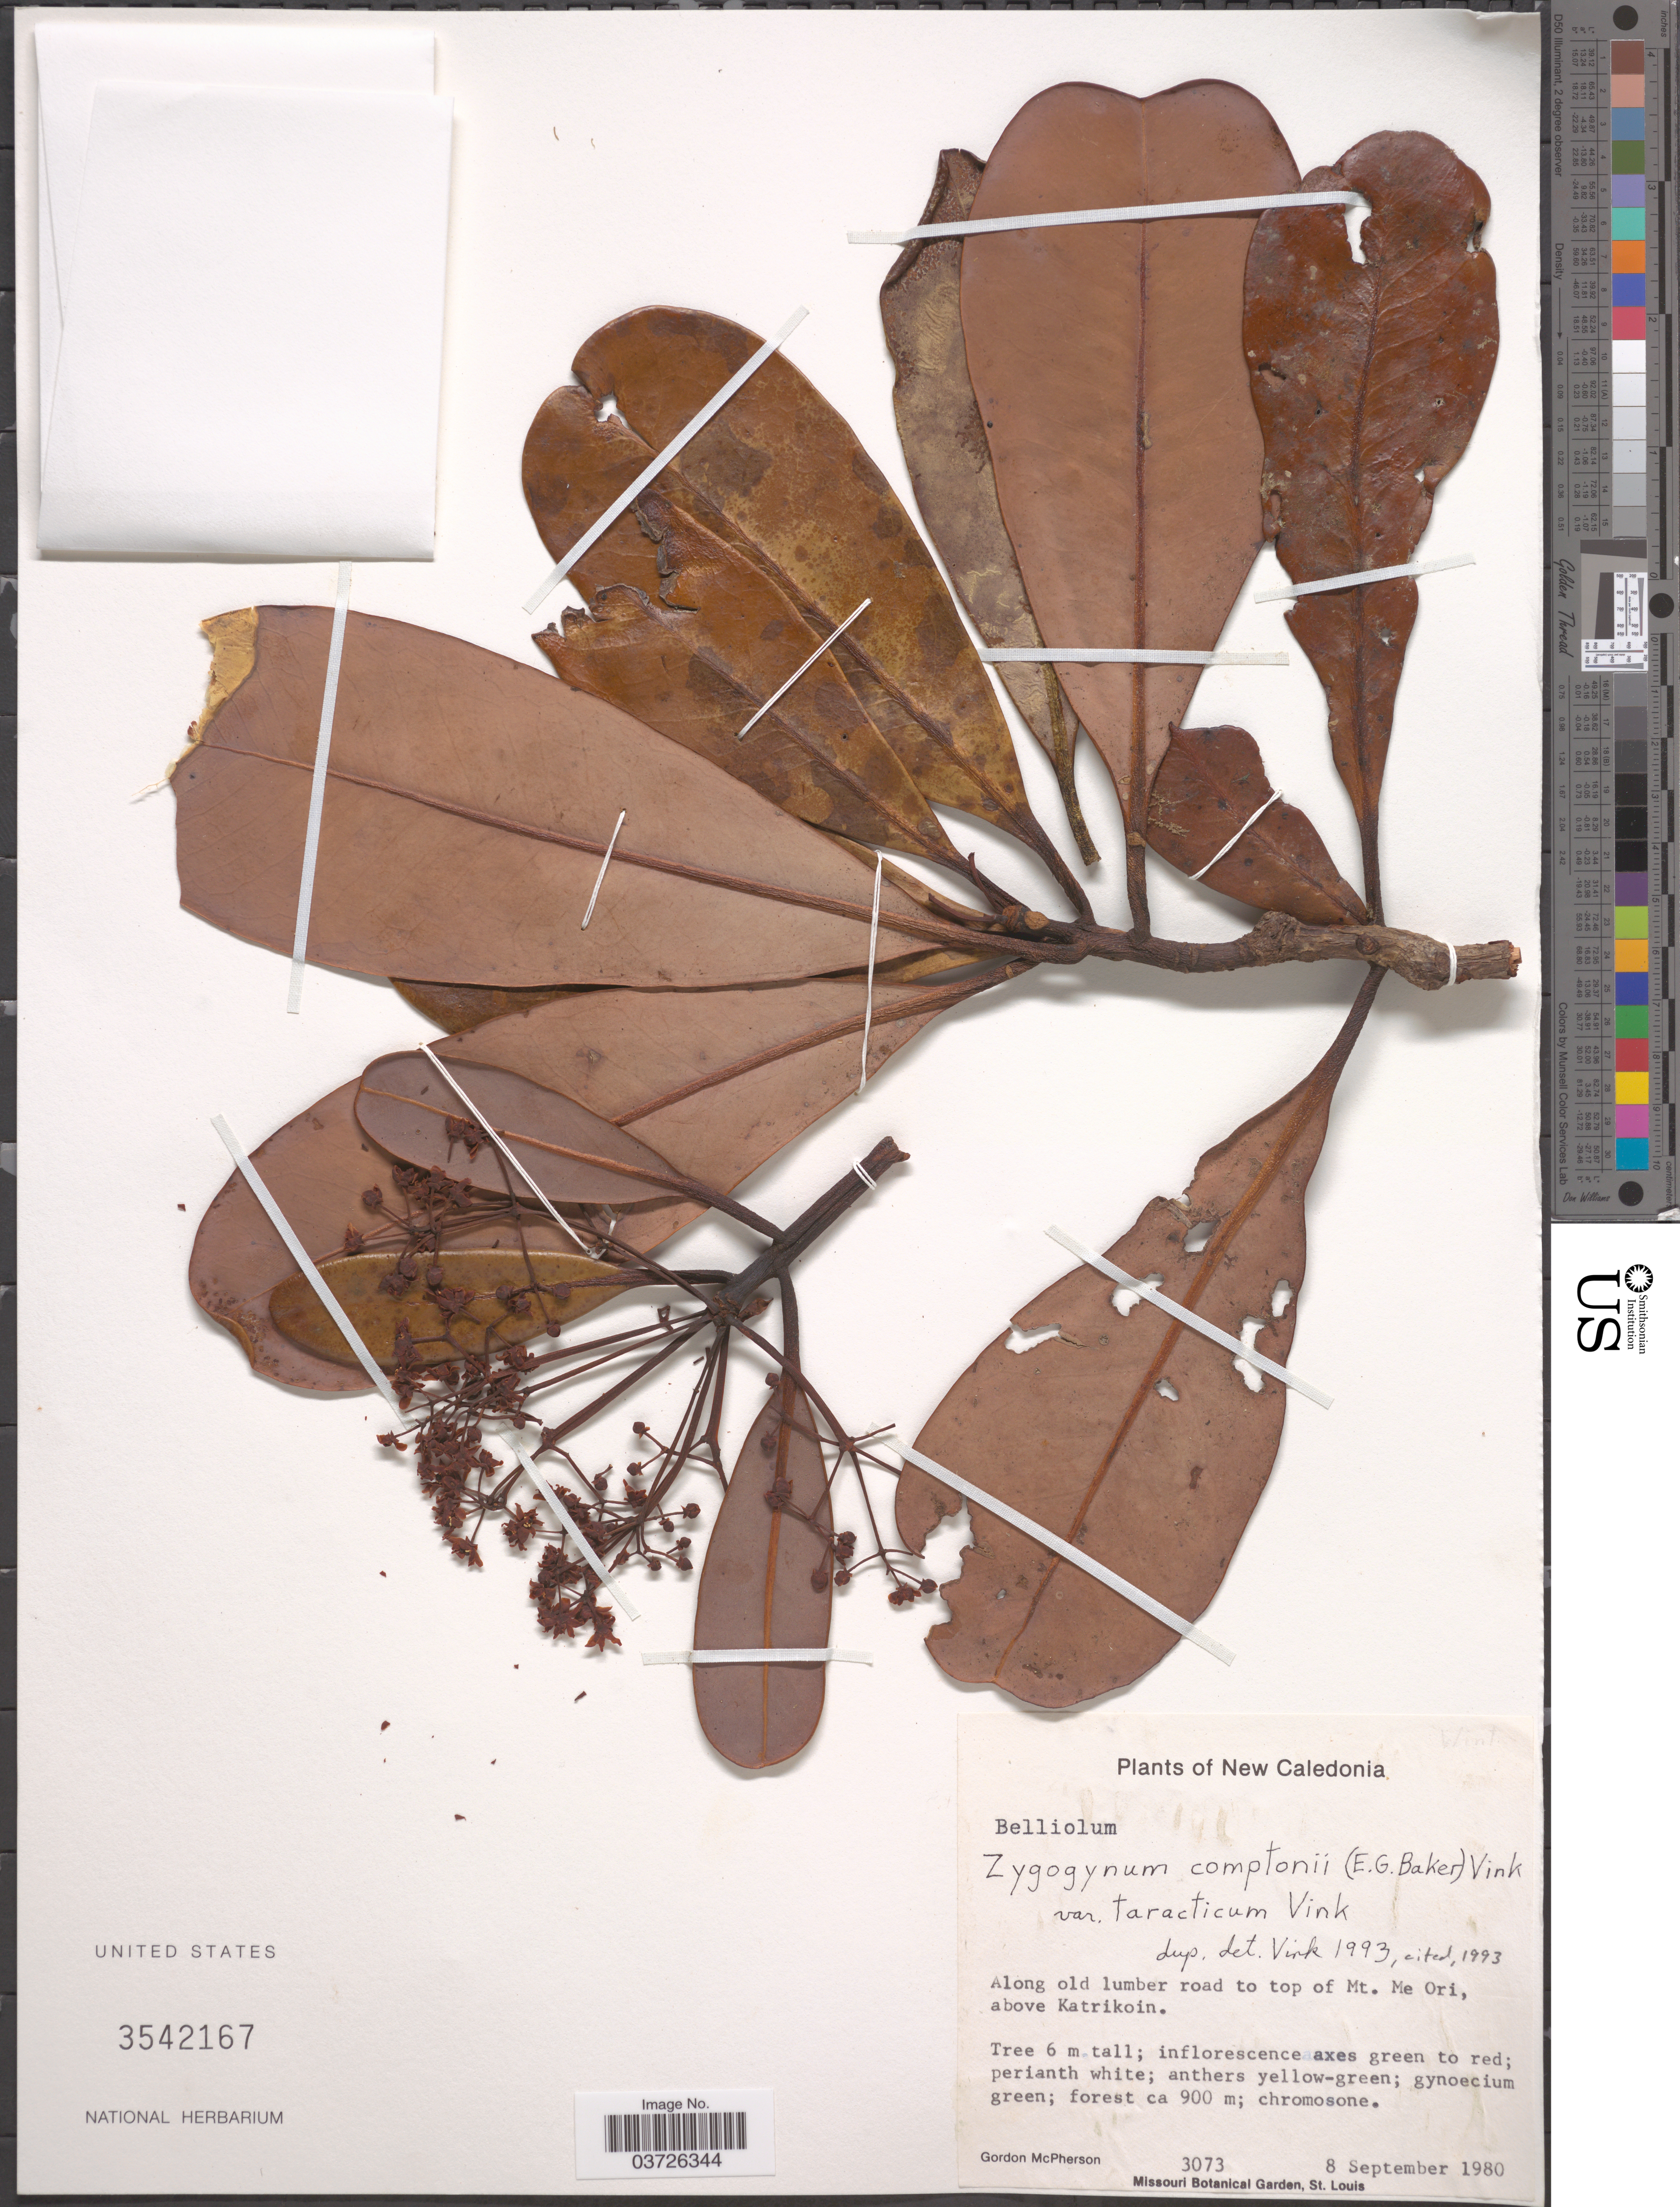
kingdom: Plantae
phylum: Tracheophyta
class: Magnoliopsida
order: Canellales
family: Winteraceae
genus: Zygogynum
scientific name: Zygogynum comptonii var. taracticum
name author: Vink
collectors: G. D. McPherson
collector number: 3073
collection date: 1980-09-08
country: New Caledonia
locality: Along old lumber road to top of Mt. Me Ori, above Katrikoin.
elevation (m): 900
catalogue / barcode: US 3542167